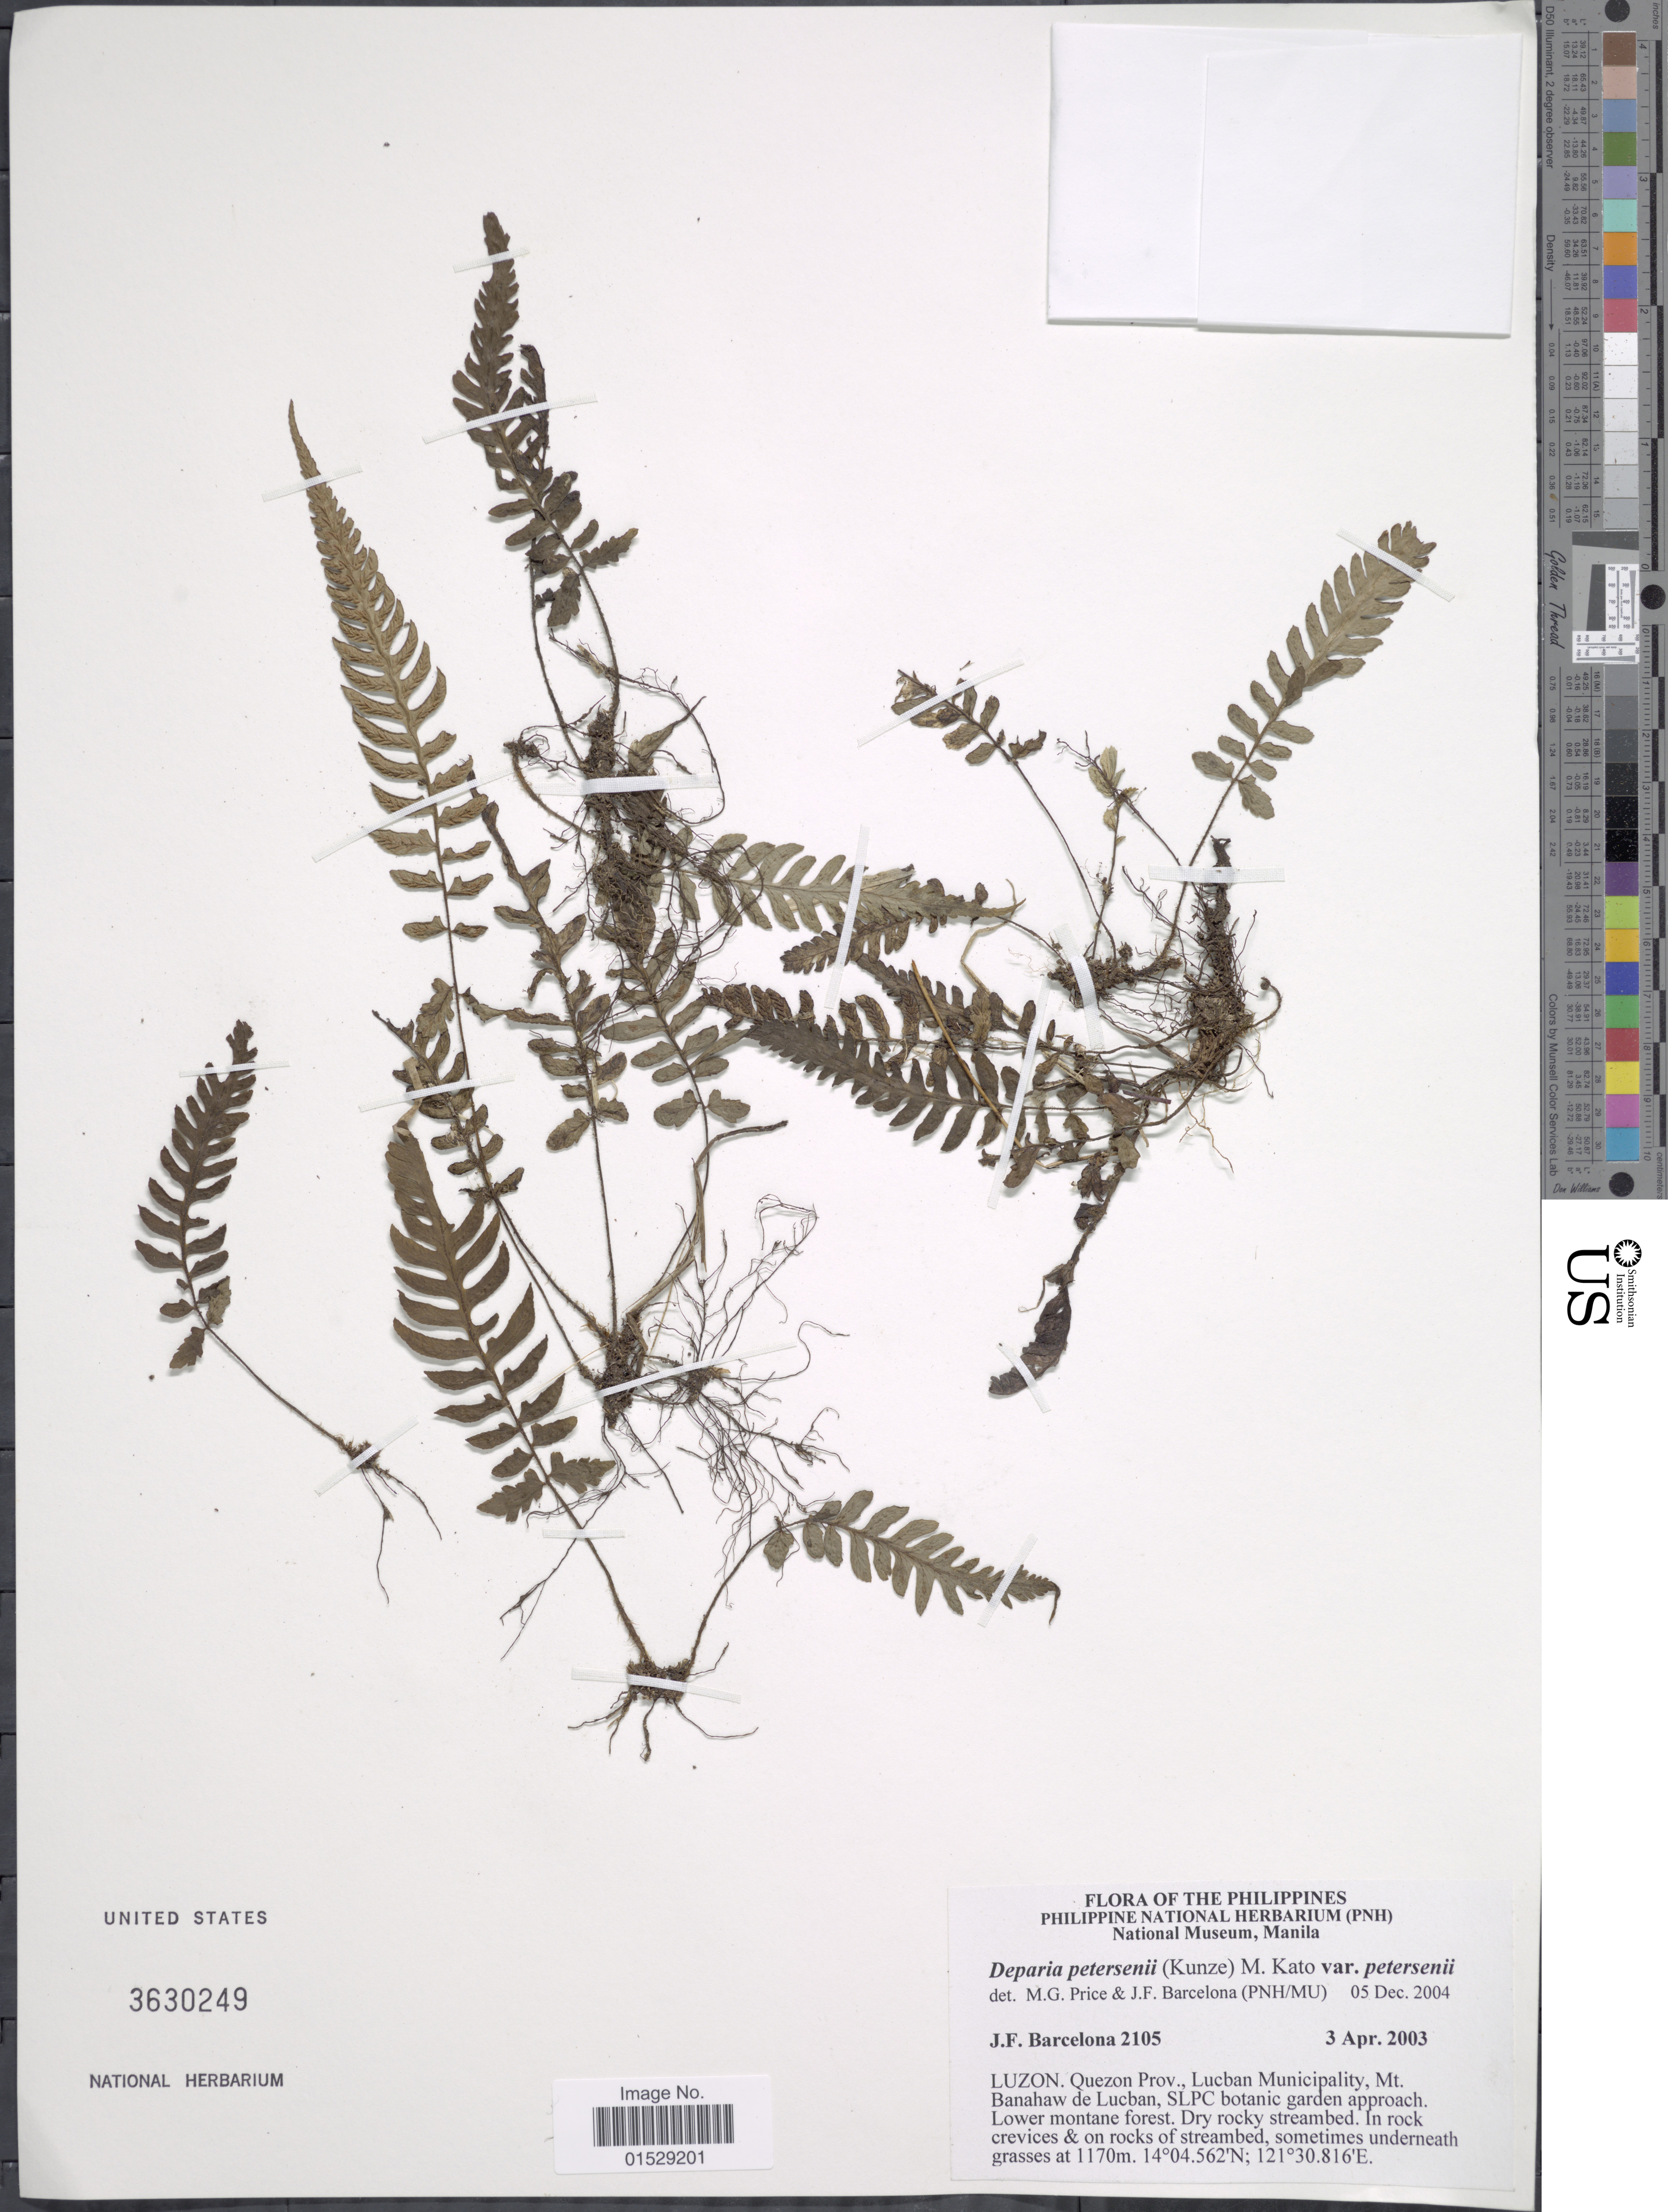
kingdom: Plantae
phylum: Tracheophyta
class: Polypodiopsida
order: Polypodiales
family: Athyriaceae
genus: Deparia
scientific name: Deparia petersenii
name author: (Kunze) M. Kato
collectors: J. F. Barcelona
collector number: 2105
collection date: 2003-04-03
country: Philippines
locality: Luzon, Quezon Prov., Lucban Municipality, Mt. Banahaw de Lucban, SLPC botanic garden approach., lower montane forest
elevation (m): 1170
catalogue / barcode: US 3630249